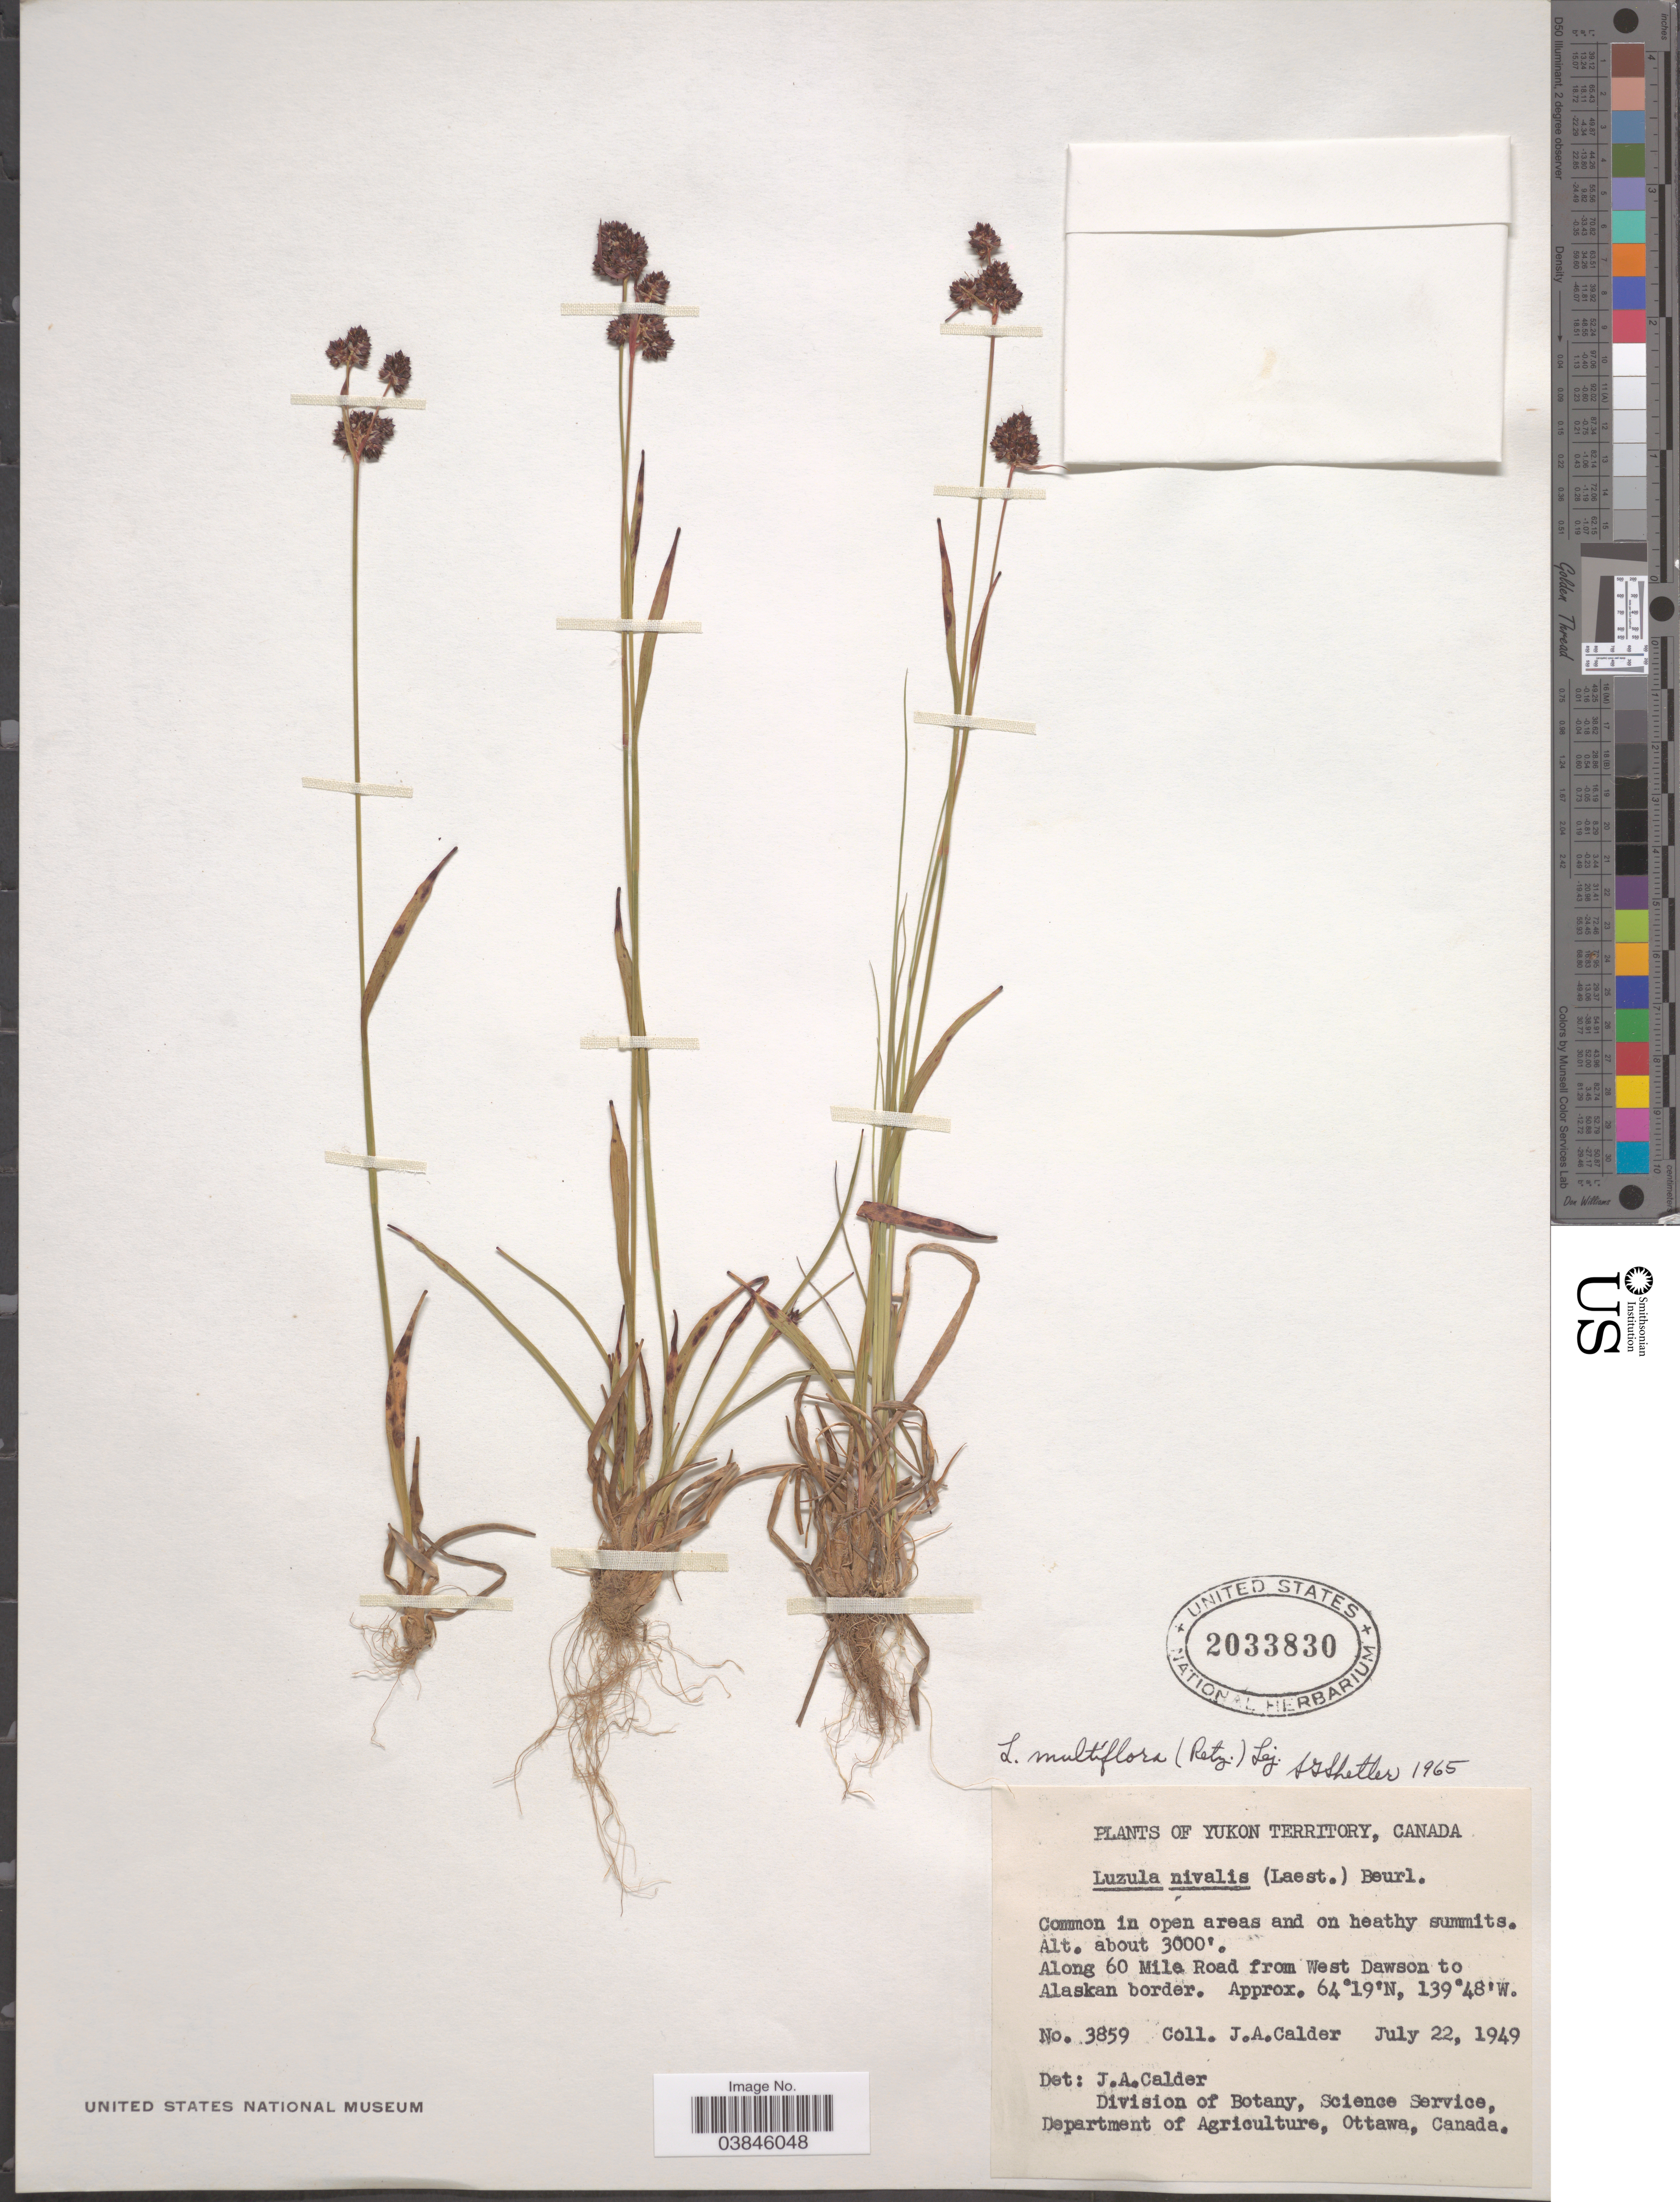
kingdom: Plantae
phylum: Tracheophyta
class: Liliopsida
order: Poales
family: Juncaceae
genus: Luzula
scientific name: Luzula multiflora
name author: (Ehrh.) Lej.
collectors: J. A. Calder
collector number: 3859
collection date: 1949-07-22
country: Canada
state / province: Yukon Territory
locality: Along 60 Mile Road from West Dawson to Alaskan border.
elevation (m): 914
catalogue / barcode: US 2033830